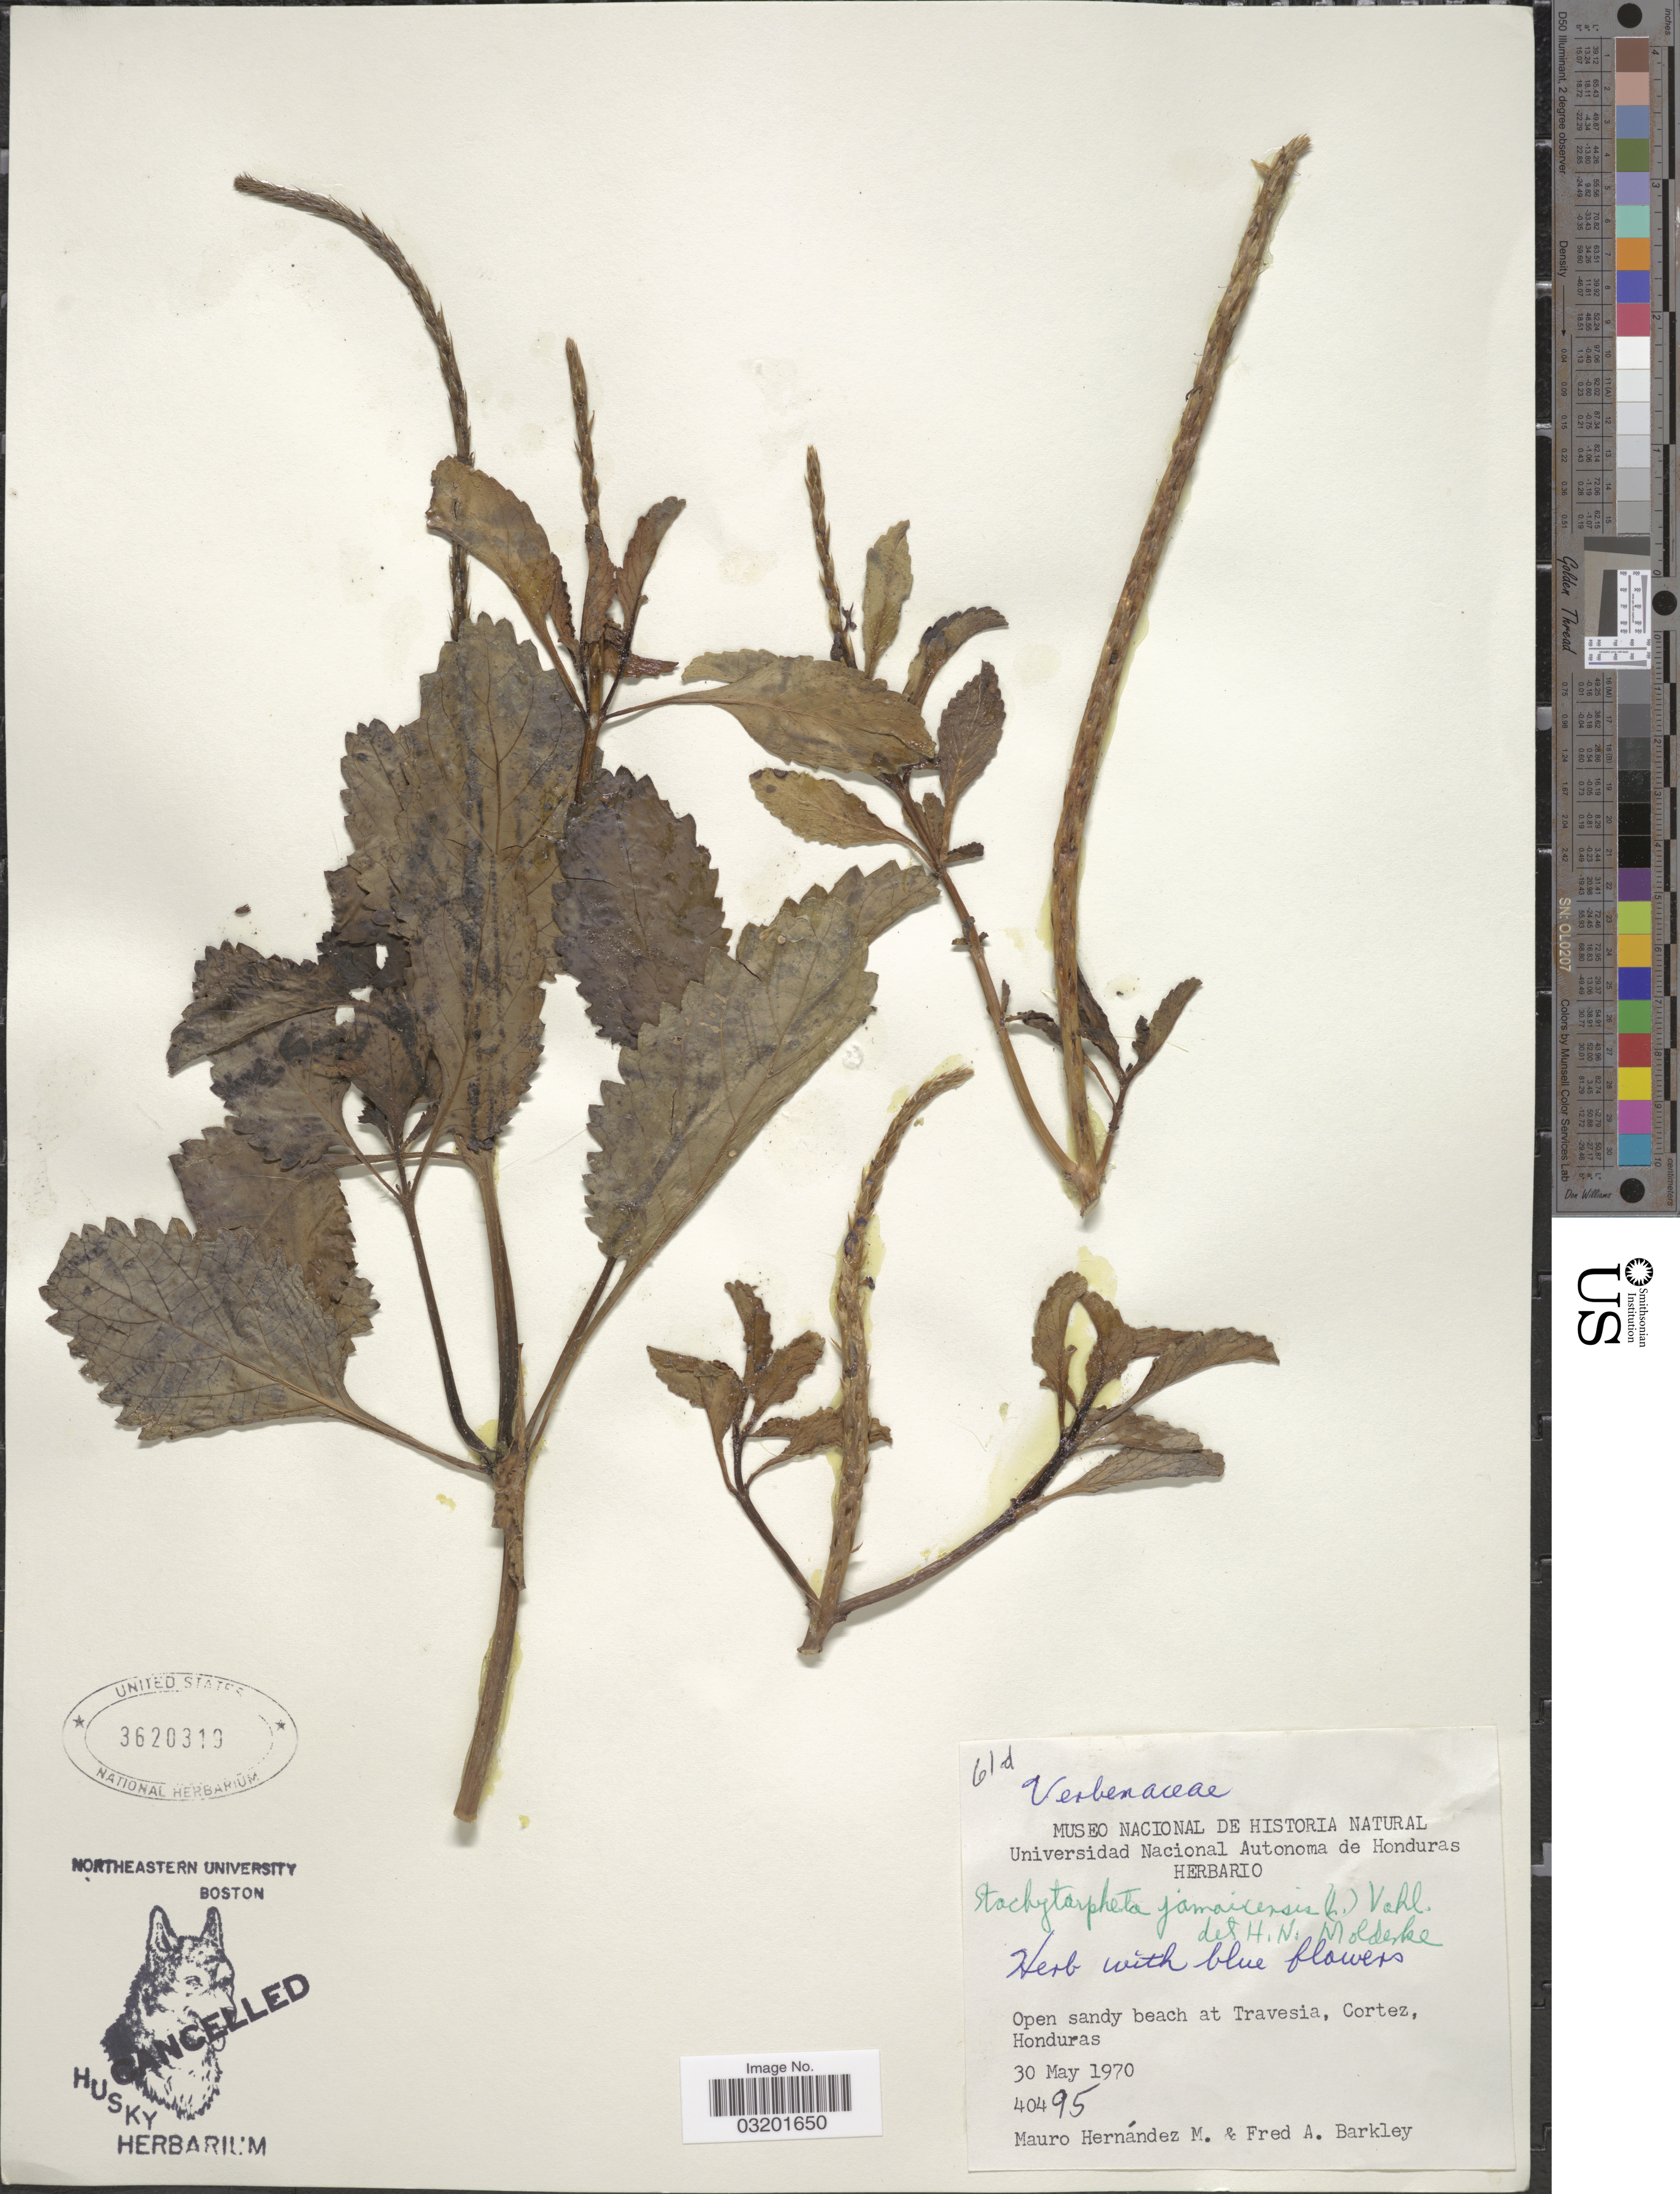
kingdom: Plantae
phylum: Tracheophyta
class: Magnoliopsida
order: Lamiales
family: Verbenaceae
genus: Stachytarpheta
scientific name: Stachytarpheta jamaicensis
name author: (L.) Vahl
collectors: M. Hernandez M. & F. A. Barkley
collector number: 40495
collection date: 1970-05-30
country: Honduras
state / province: Cortés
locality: Open sandy beach at Travesia, Cortez.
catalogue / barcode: US 3620319